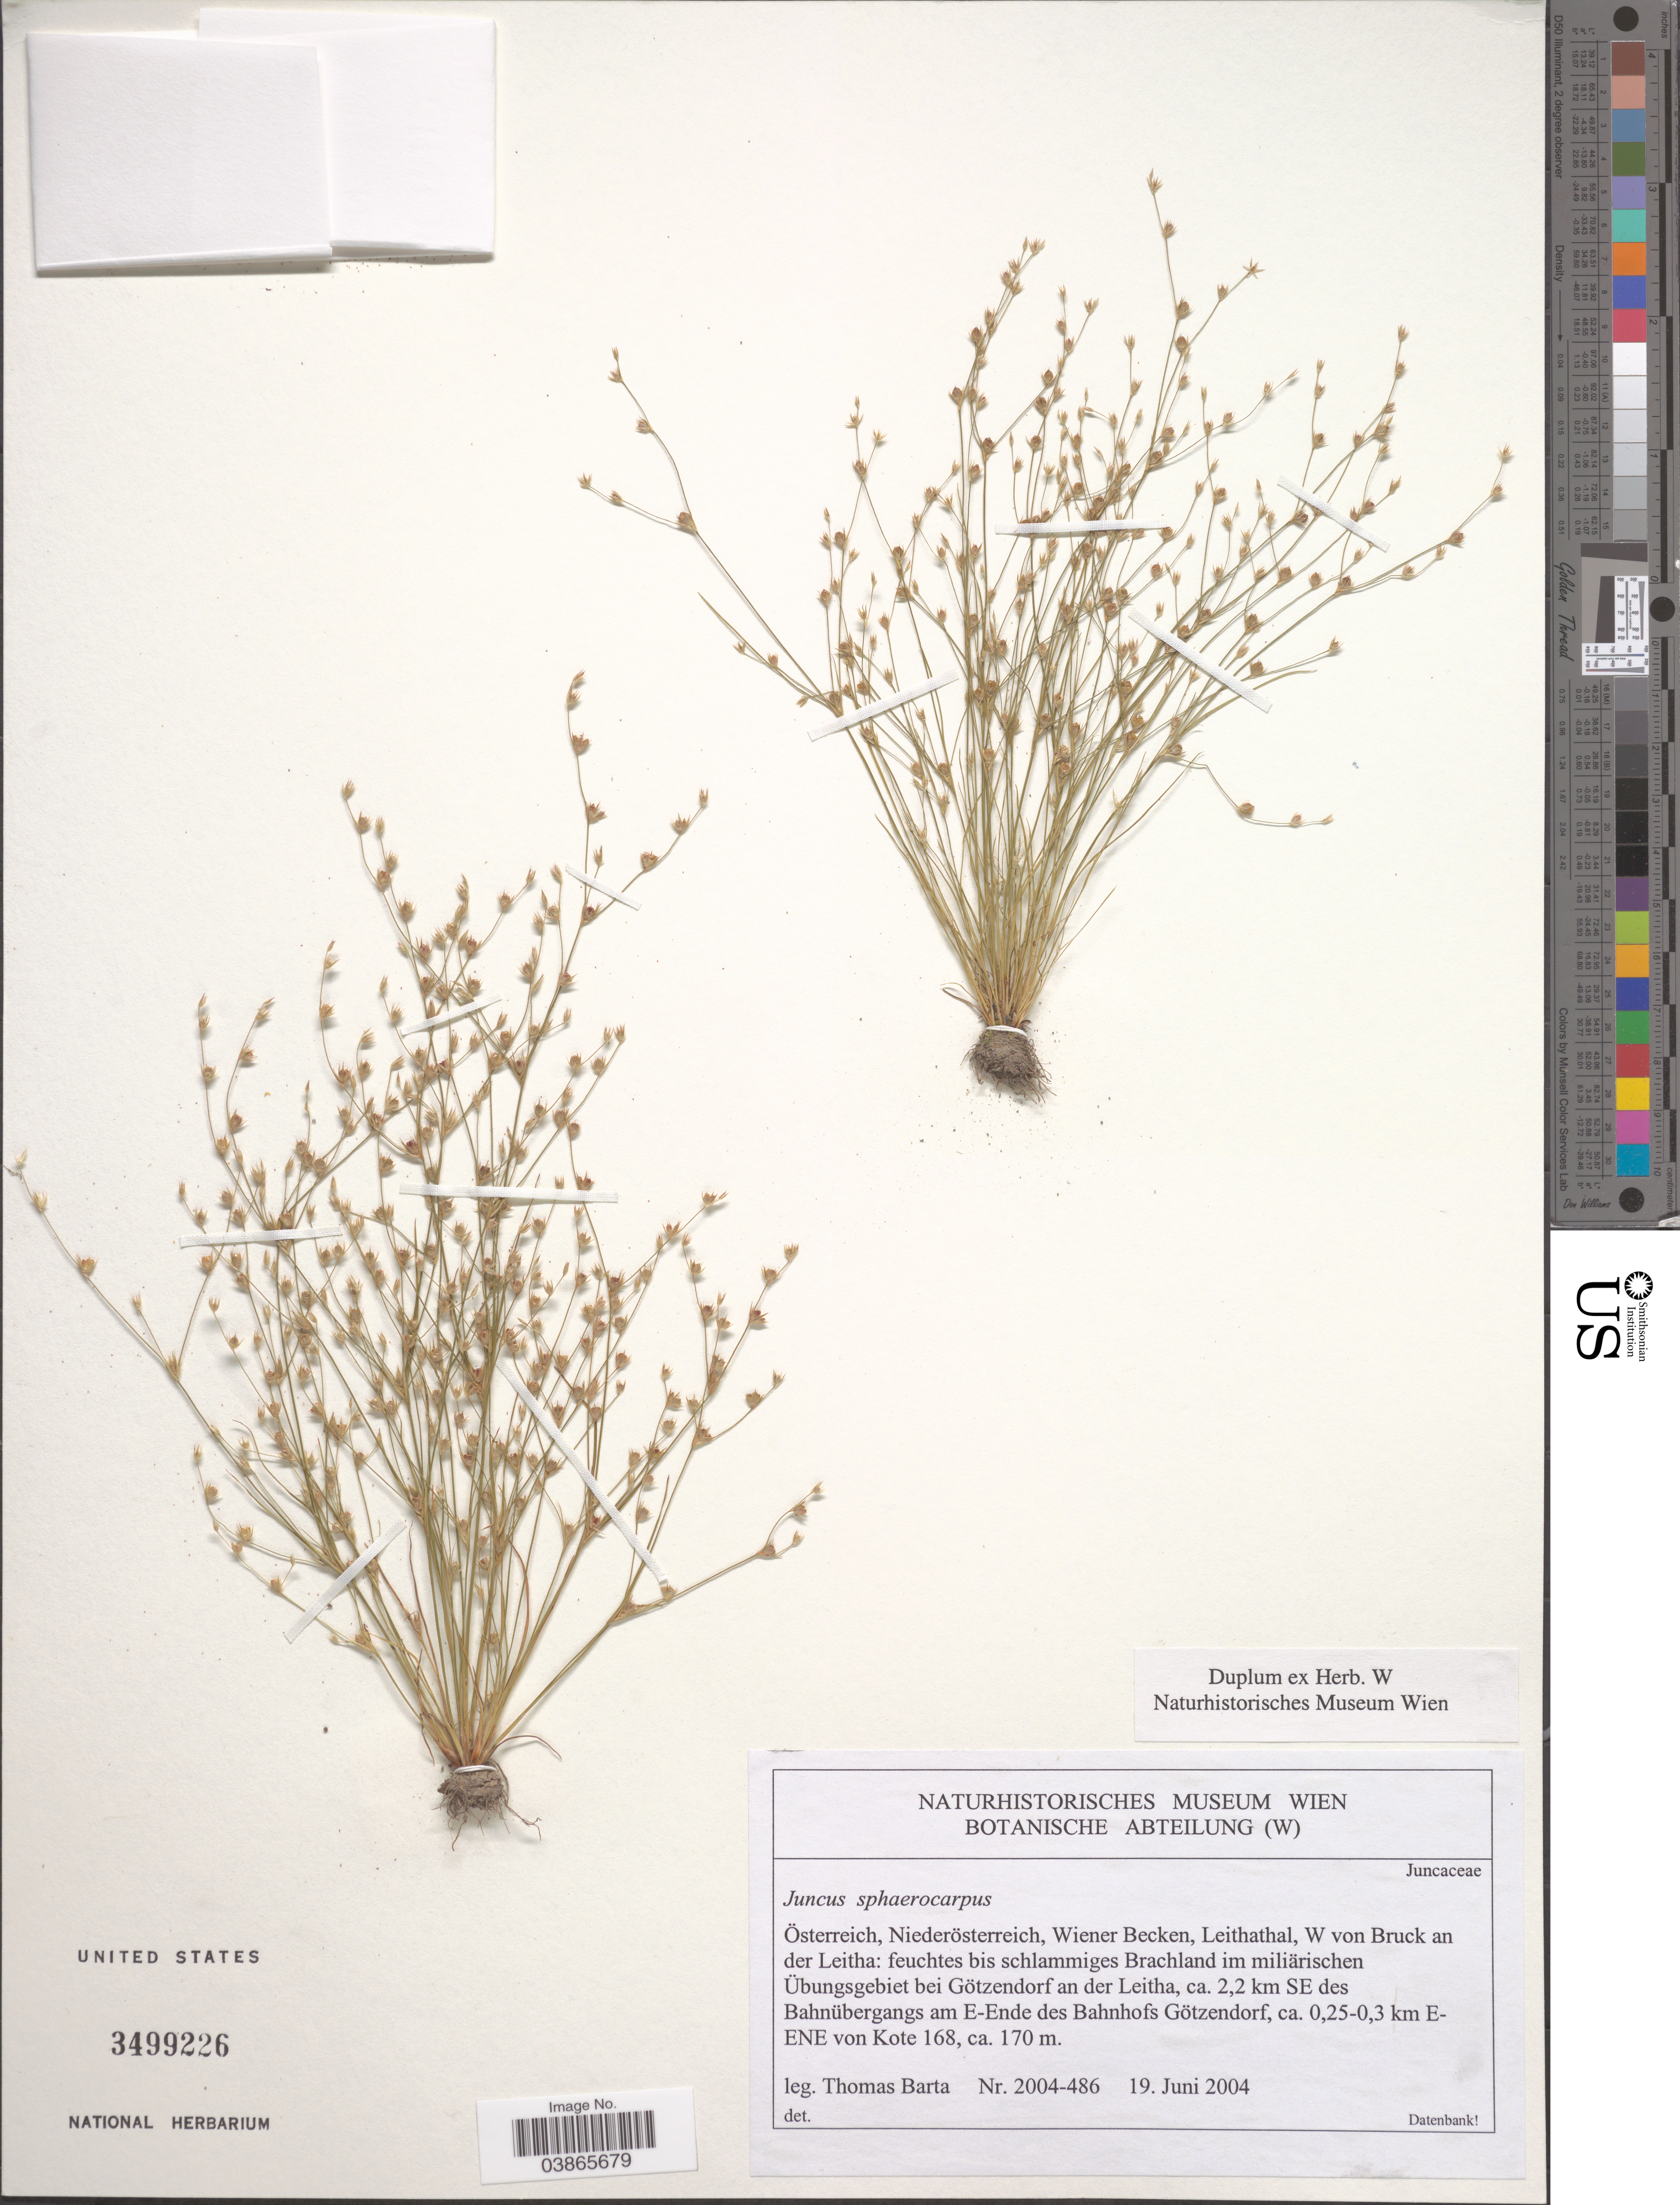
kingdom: Plantae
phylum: Tracheophyta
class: Liliopsida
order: Poales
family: Juncaceae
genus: Juncus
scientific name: Juncus sphaerocarpus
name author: Nees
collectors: T. Barta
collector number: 2004-486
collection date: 2004-06-19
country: Austria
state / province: Niederosterreich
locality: Österreich, Niederösterreich, Wiener Becken, Leithathal, W von Bruck an der Leitha: feuchtes bis schlammiges Brachland im miliärischen Übungsgebiet bei Götzendorf an der Leitha, ca. 2,2 km SE des Bahnübergangs am E-Ende des Bahnhofs Götzendorf, ca. 0,25-0,3 km E-ENE von Kote 168.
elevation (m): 170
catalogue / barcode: US 3499226